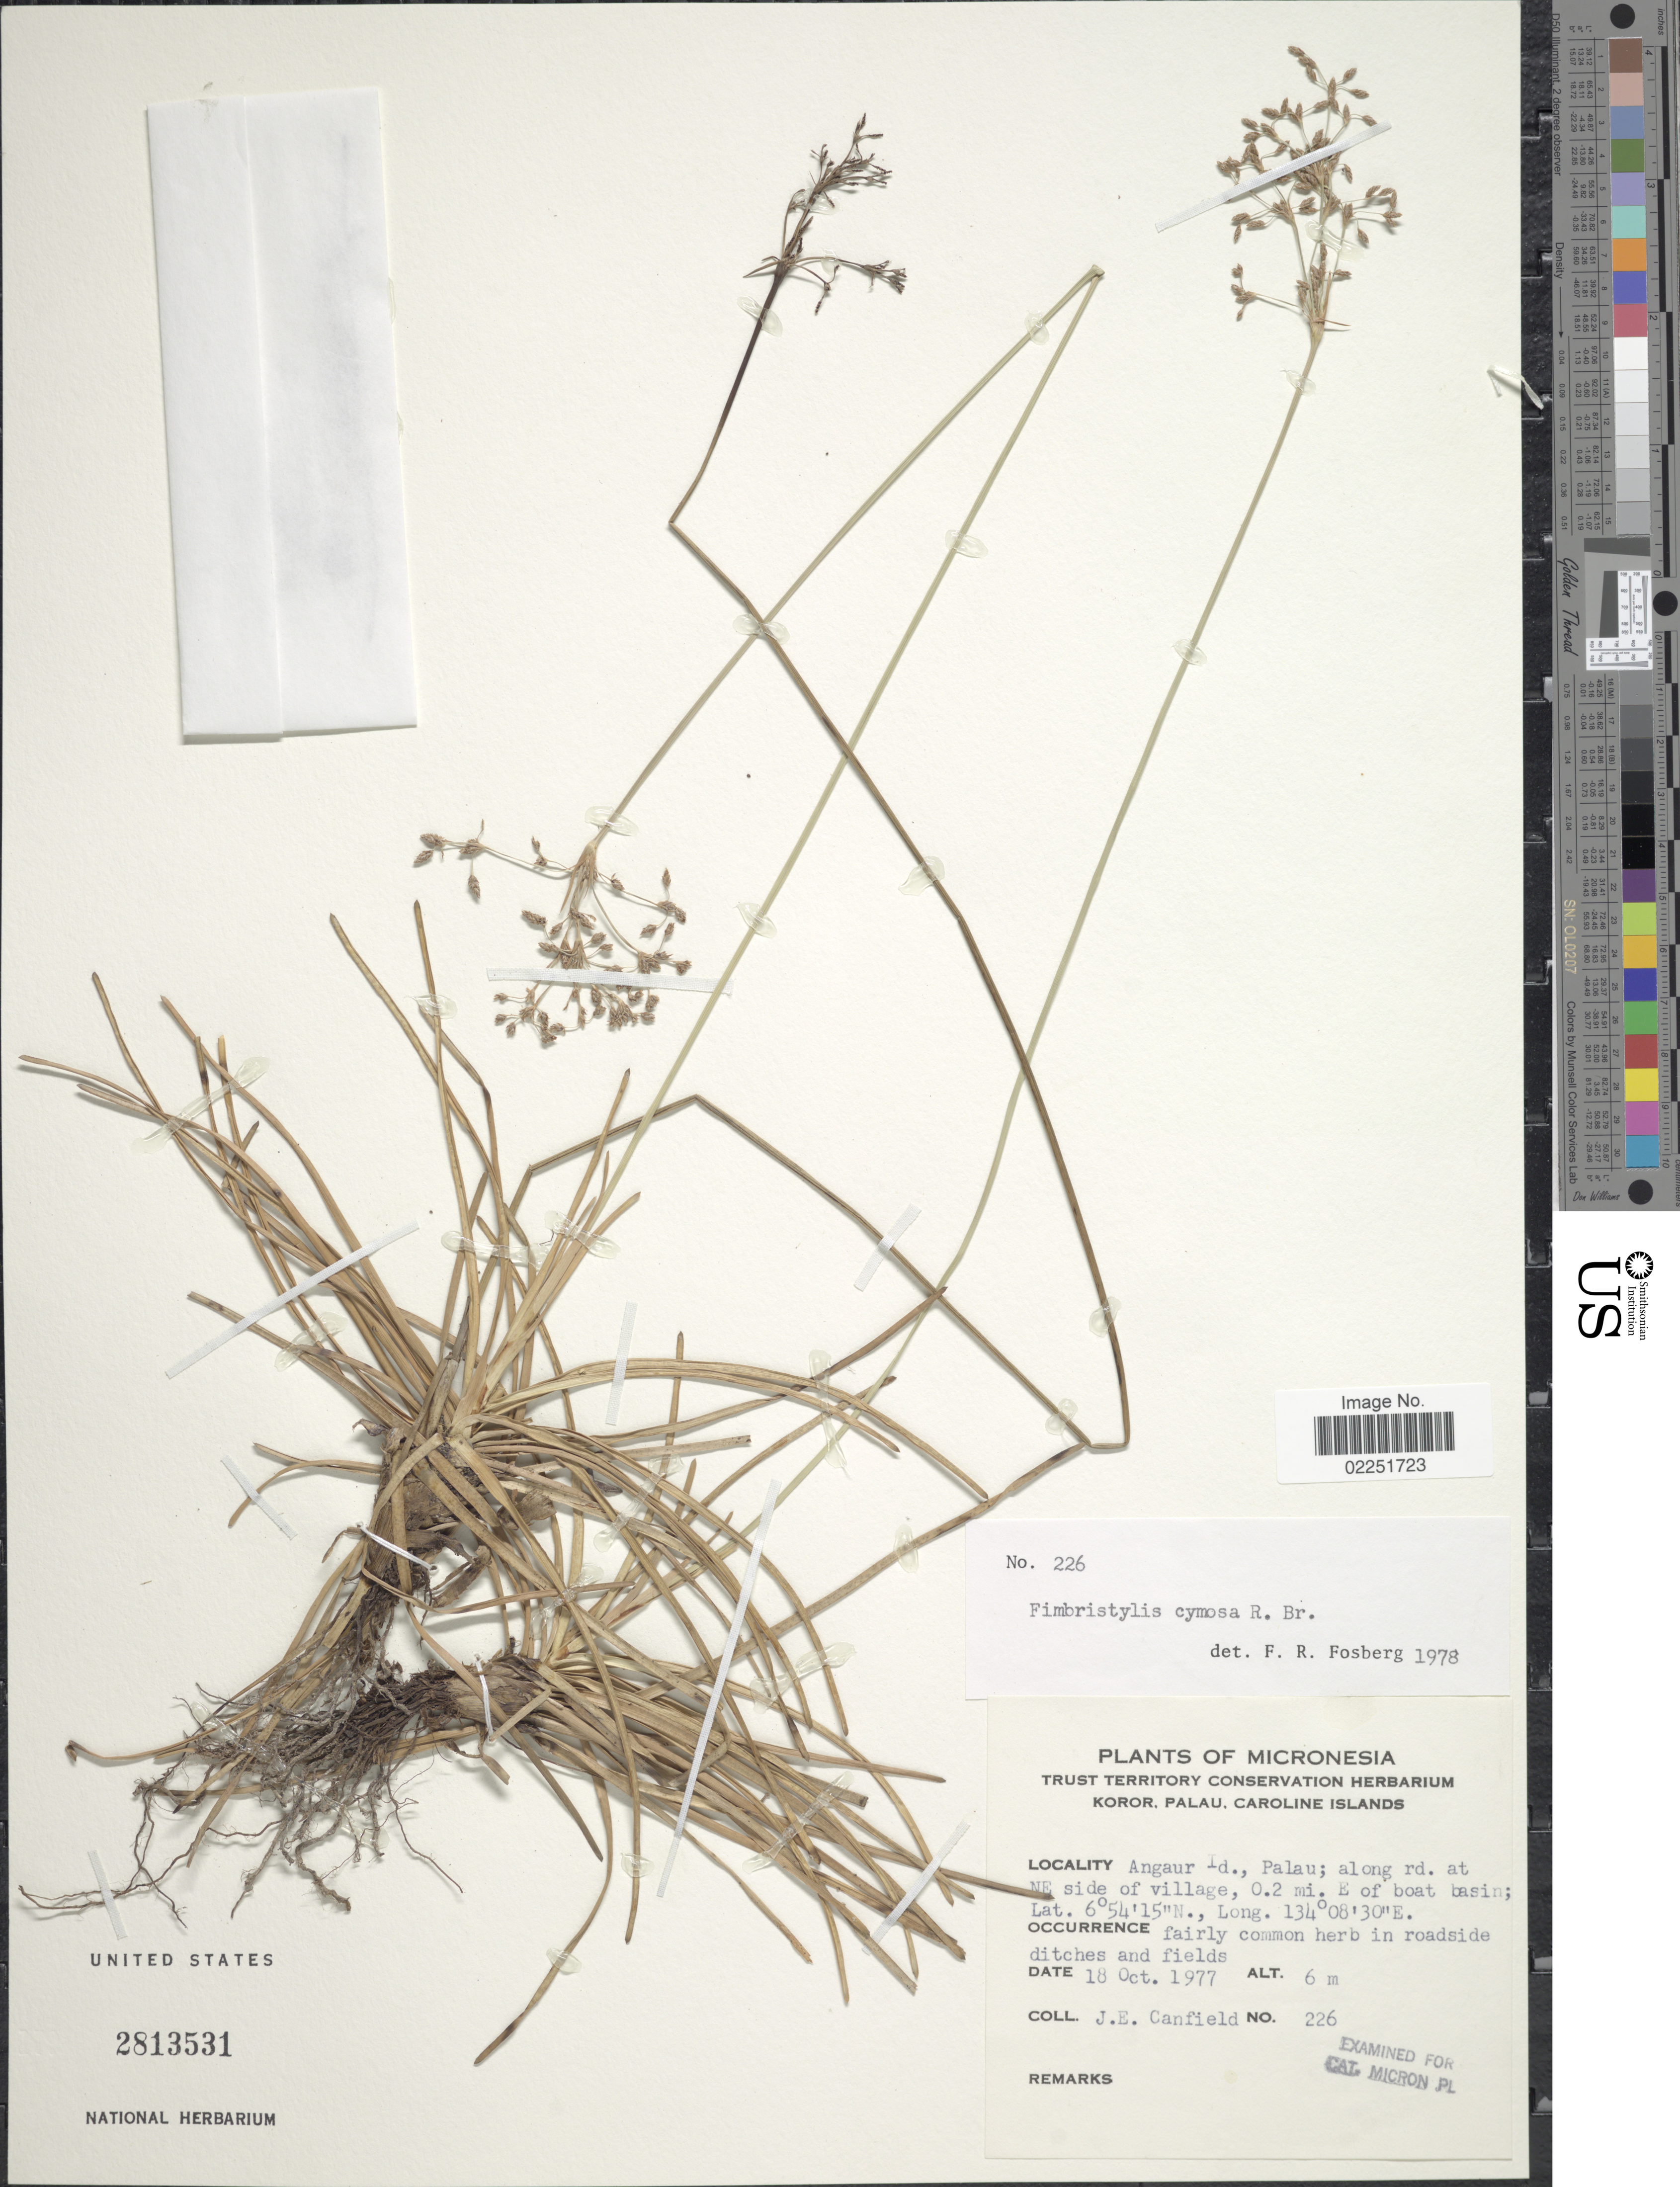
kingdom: Plantae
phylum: Tracheophyta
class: Liliopsida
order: Poales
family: Cyperaceae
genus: Fimbristylis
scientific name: Fimbristylis cymosa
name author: R. Br.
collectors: J. E. Canfield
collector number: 226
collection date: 1977-10-18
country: Palau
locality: Micronesia, Koror, Palau, Caroline Islands. Angaur Id., Palau; along rd. at NE side of village, 0.2 mi. E. of boat basin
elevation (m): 6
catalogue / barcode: US 2813531